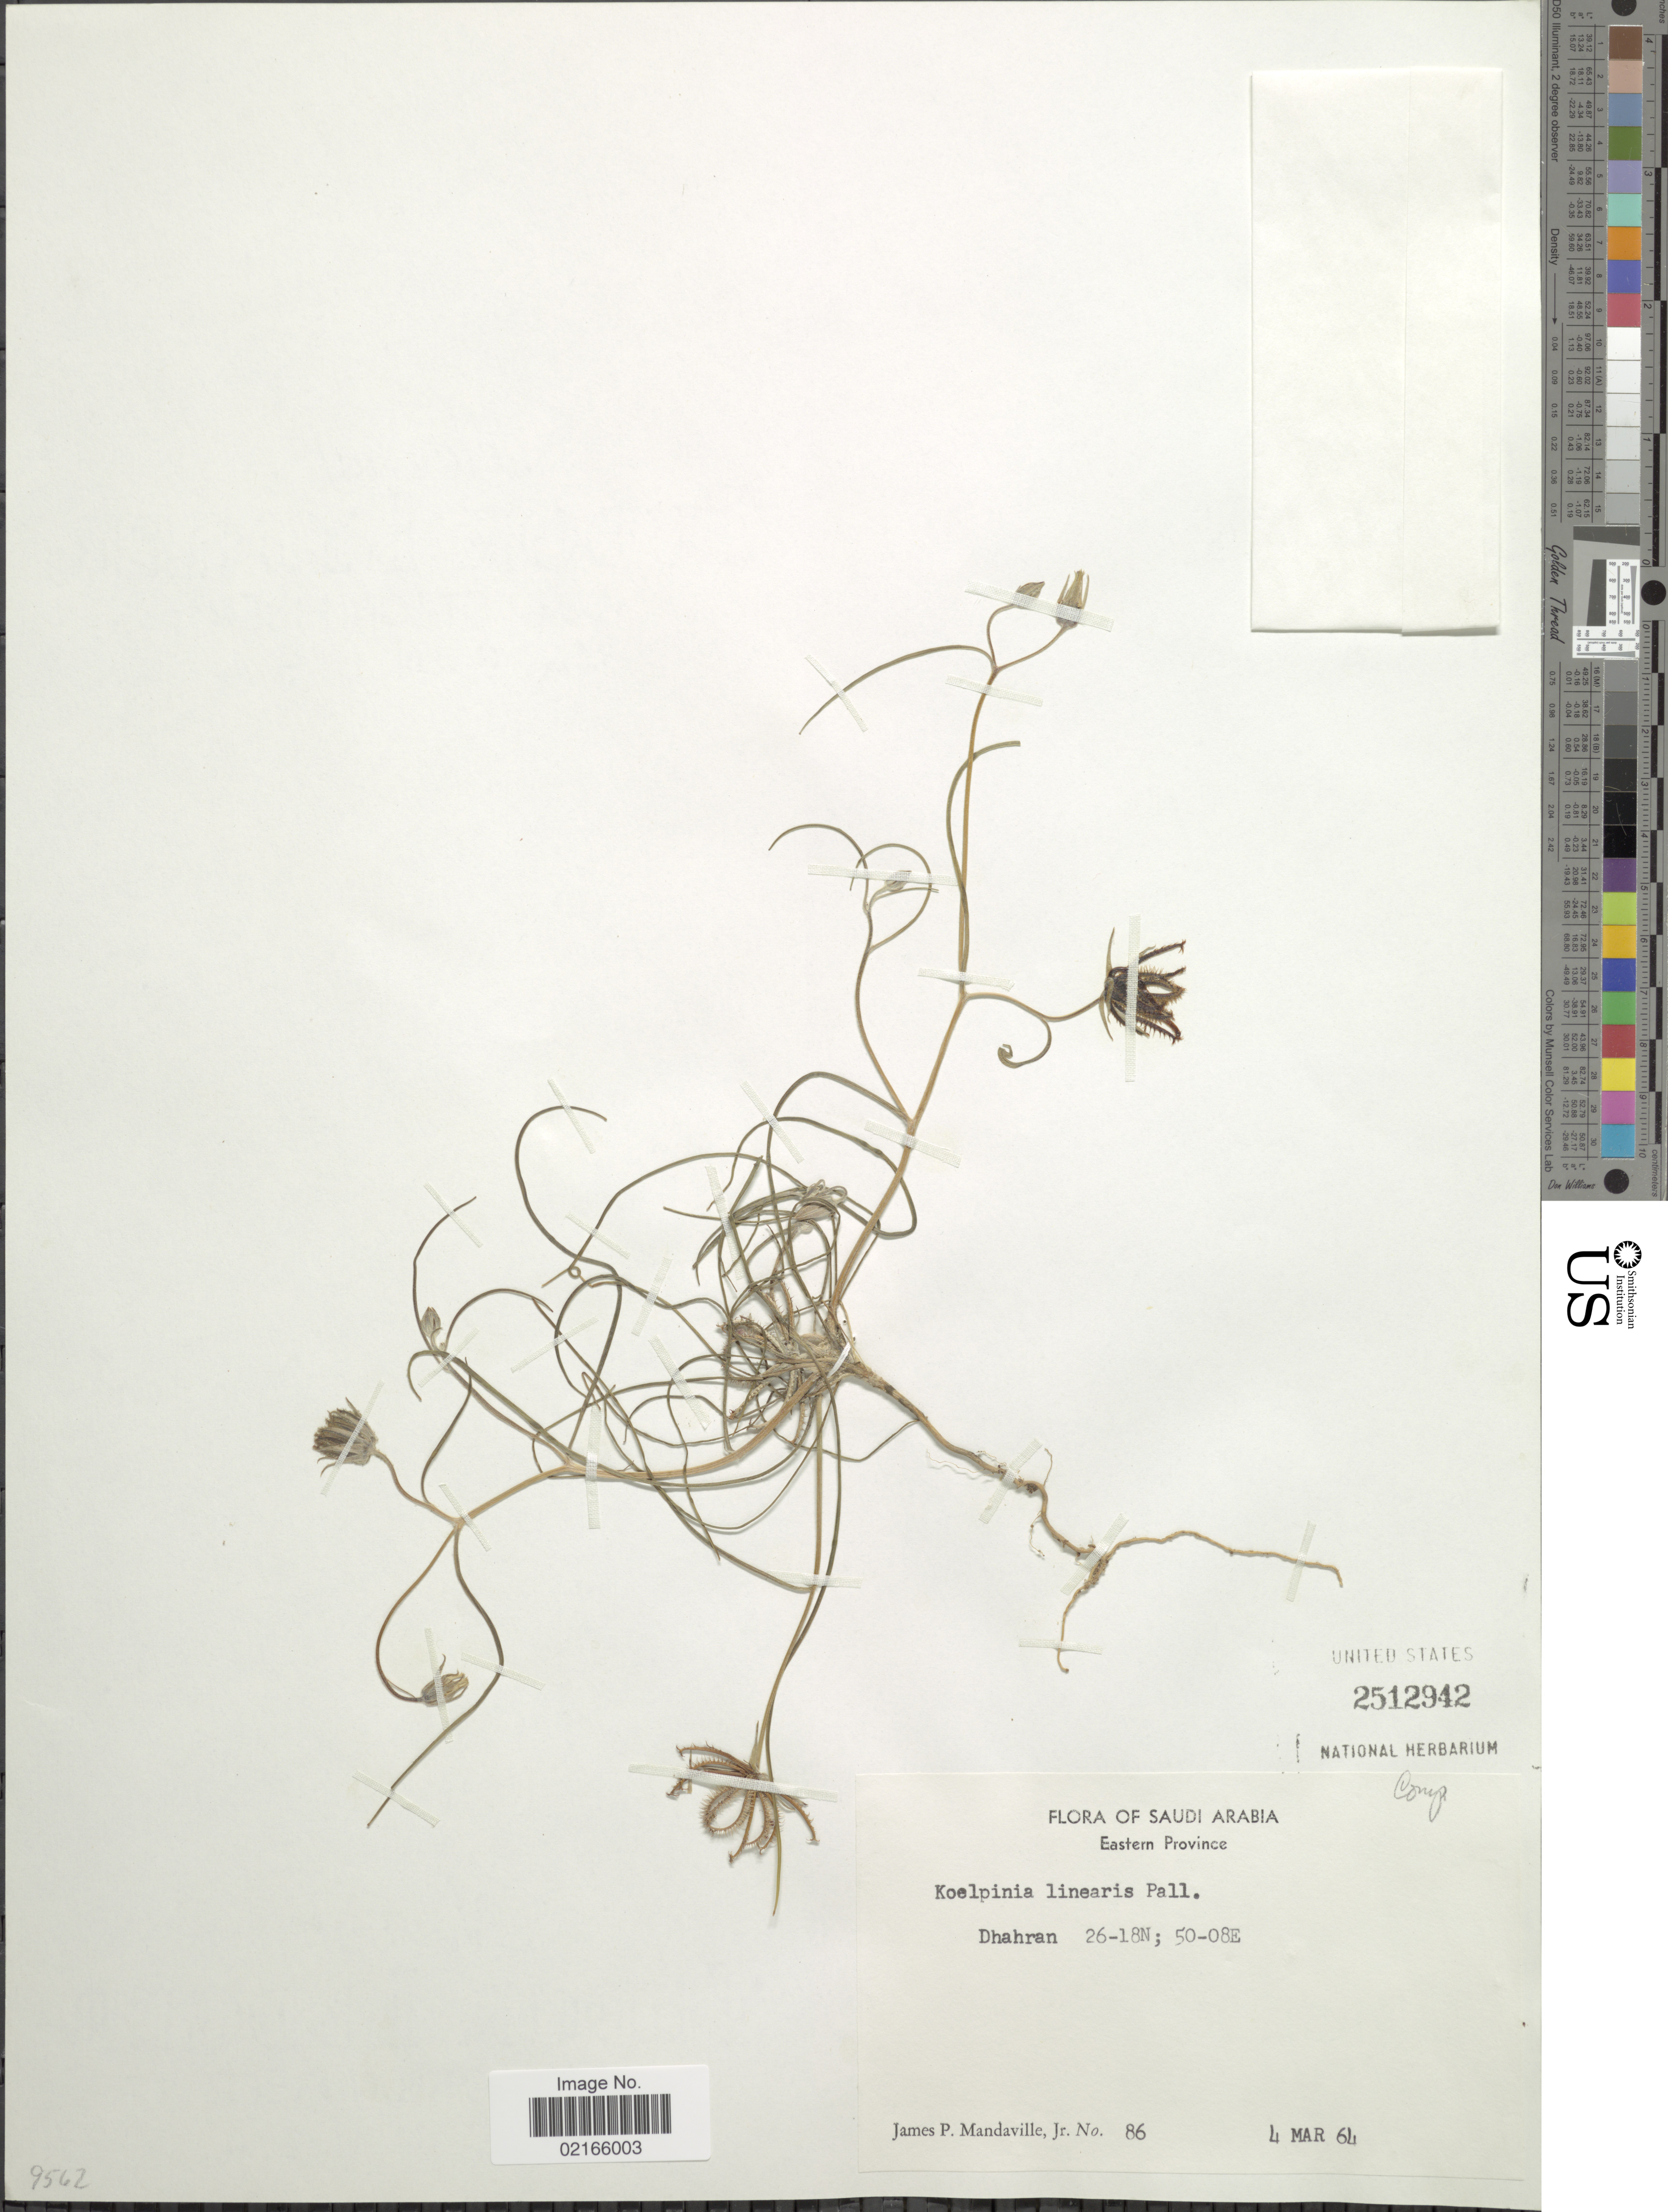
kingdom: Plantae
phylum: Tracheophyta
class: Magnoliopsida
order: Asterales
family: Asteraceae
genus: Koelpinia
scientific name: Koelpinia linearis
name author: Pall.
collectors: J. Mandaville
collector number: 86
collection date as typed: Transcribed d/m/y: 4/3/64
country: Saudi Arabia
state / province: Ash Sharqiyah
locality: Eastern Province: Dhahran 26-18N; 50-08E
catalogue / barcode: US 2512942